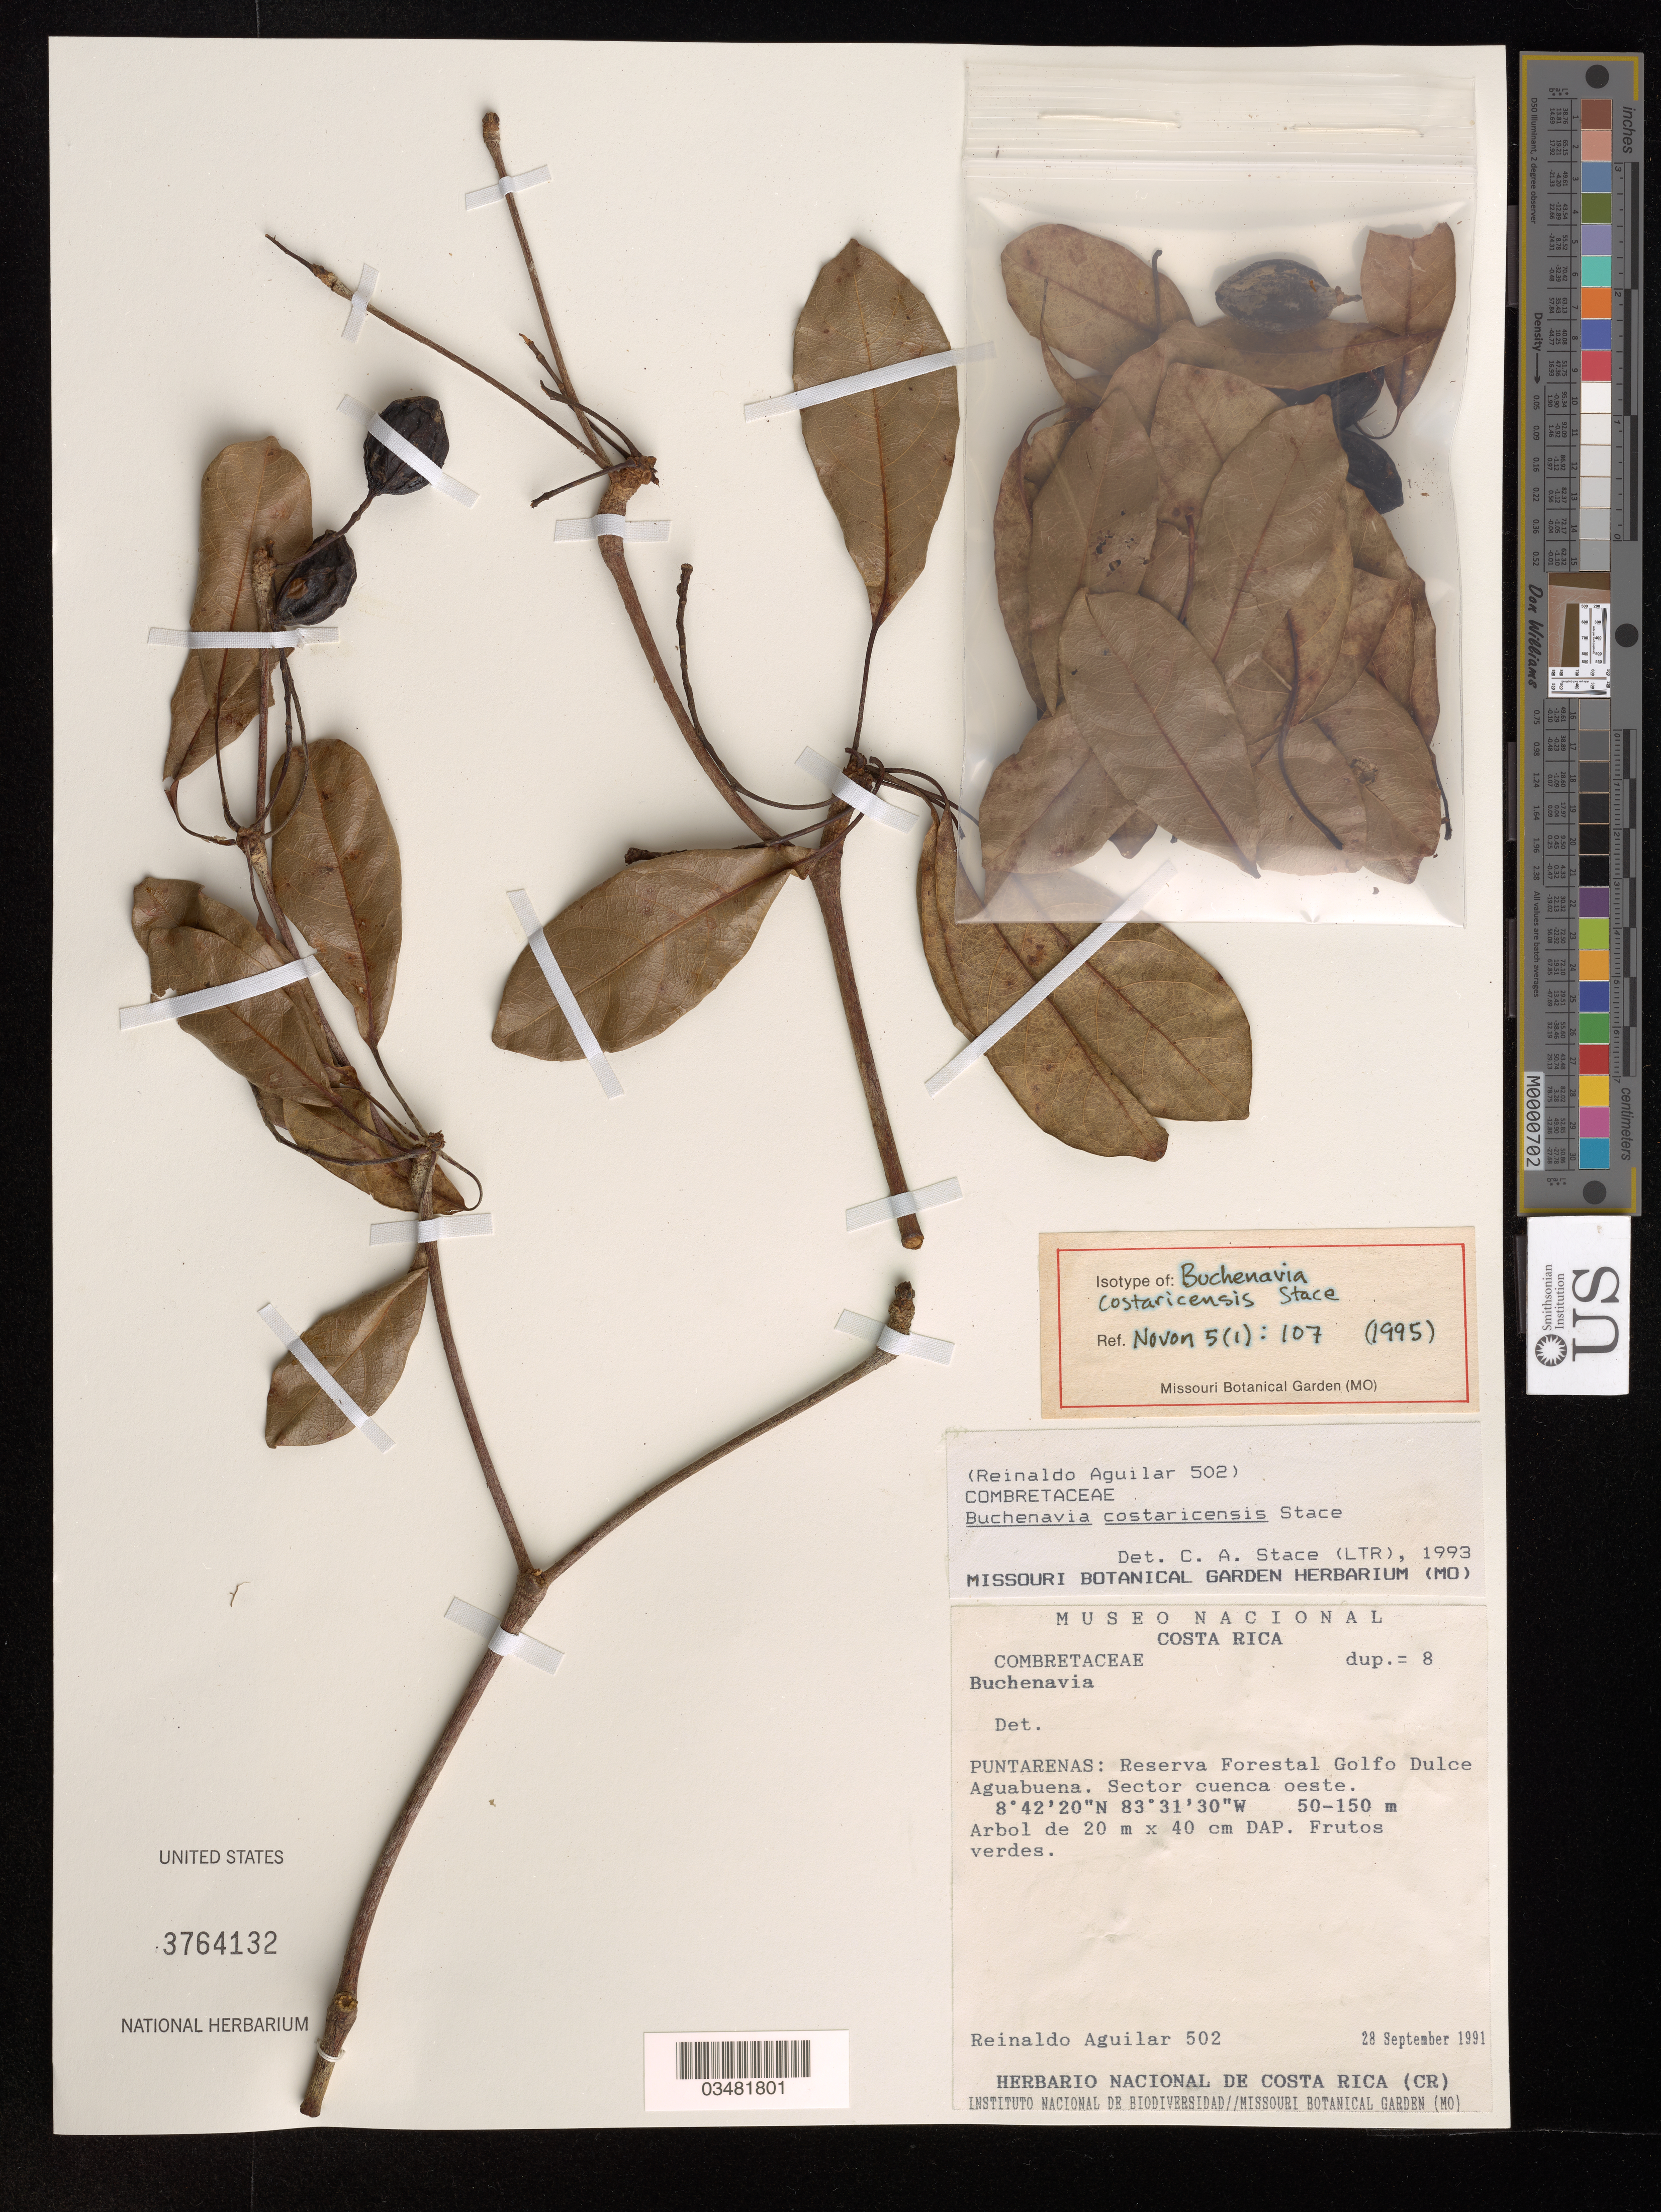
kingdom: Plantae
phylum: Tracheophyta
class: Magnoliopsida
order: Myrtales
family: Combretaceae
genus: Buchenavia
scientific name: Buchenavia costaricensis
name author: Stace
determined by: Stace, C. A.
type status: Isotype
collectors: R. Aguilar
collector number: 502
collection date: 1991-09-28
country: Costa Rica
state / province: Puntarenas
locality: Reserva Forestal Golfo Dulce Aguabuena. Sector cuenca oeste.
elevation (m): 50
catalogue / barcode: US 3764132